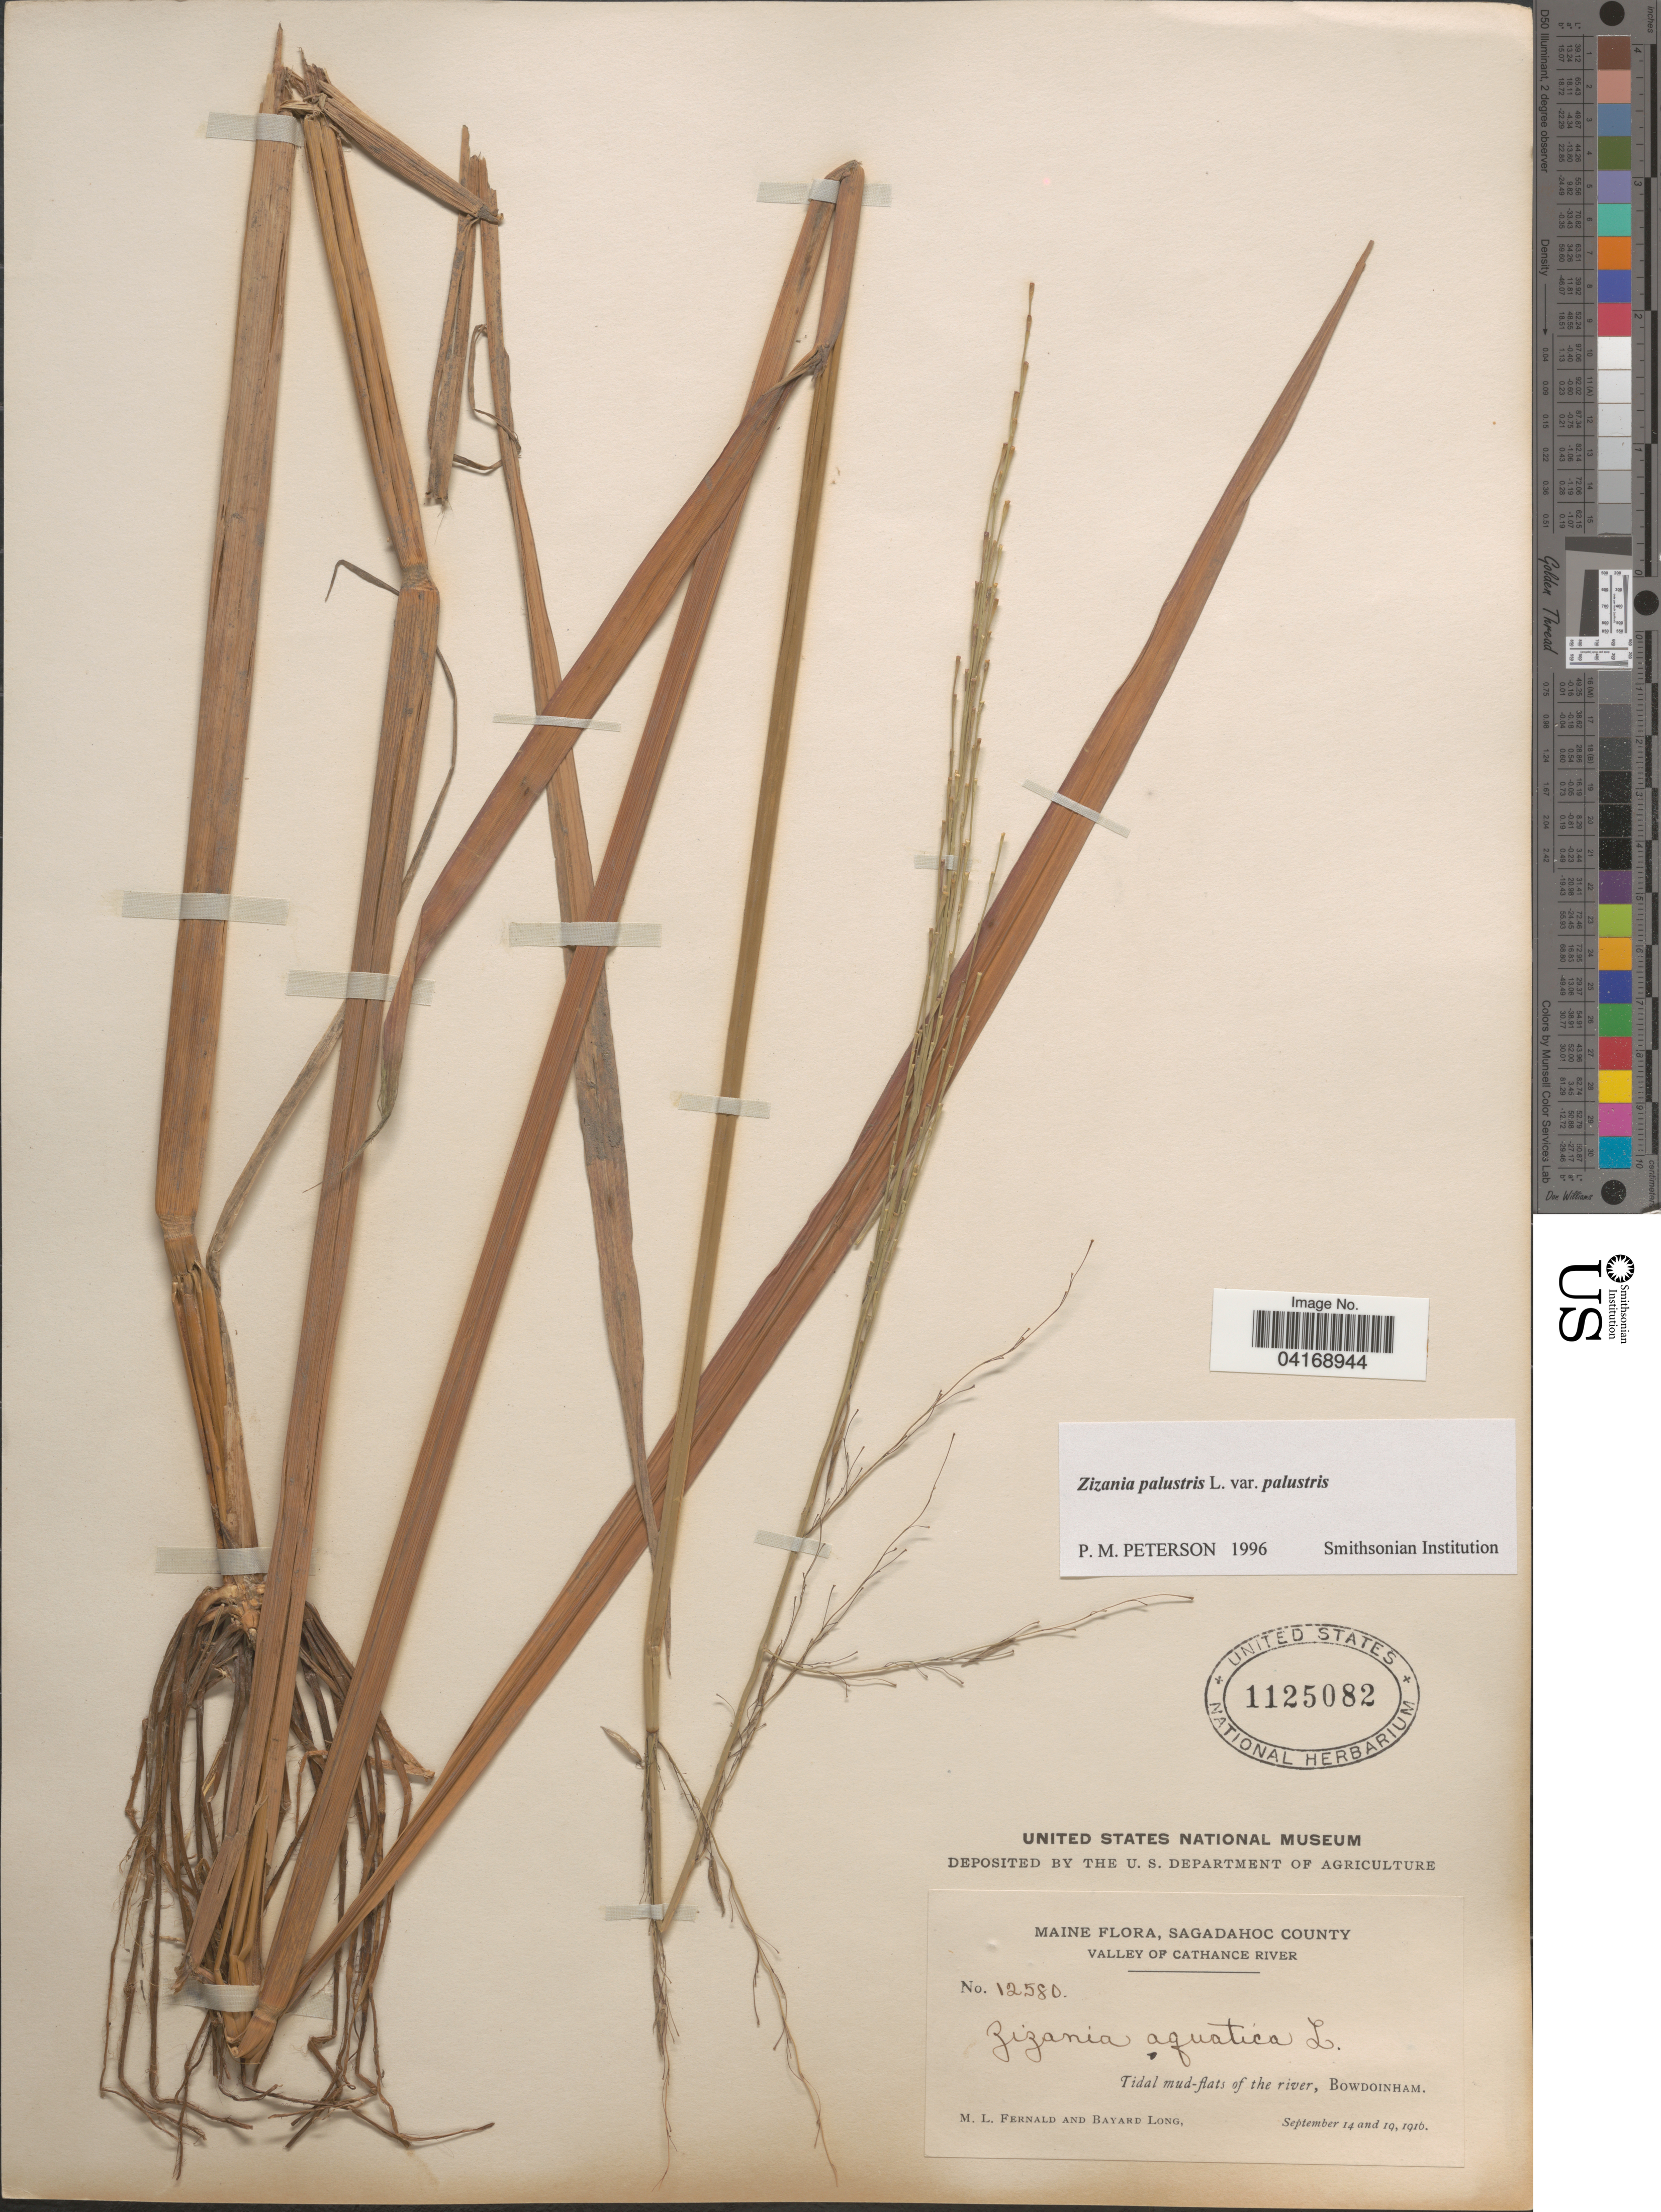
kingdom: Plantae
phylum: Tracheophyta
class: Liliopsida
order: Poales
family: Poaceae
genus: Zizania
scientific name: Zizania palustris var. palustris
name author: L.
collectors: M. L. Fernald & B. Long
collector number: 12580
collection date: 1916-09-14/1916-09-19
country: United States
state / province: Maine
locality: Sagadahoc County. Valley of Cathance River. Tidal mud-flats of the river, Bowdoinham.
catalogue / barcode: US 1125082